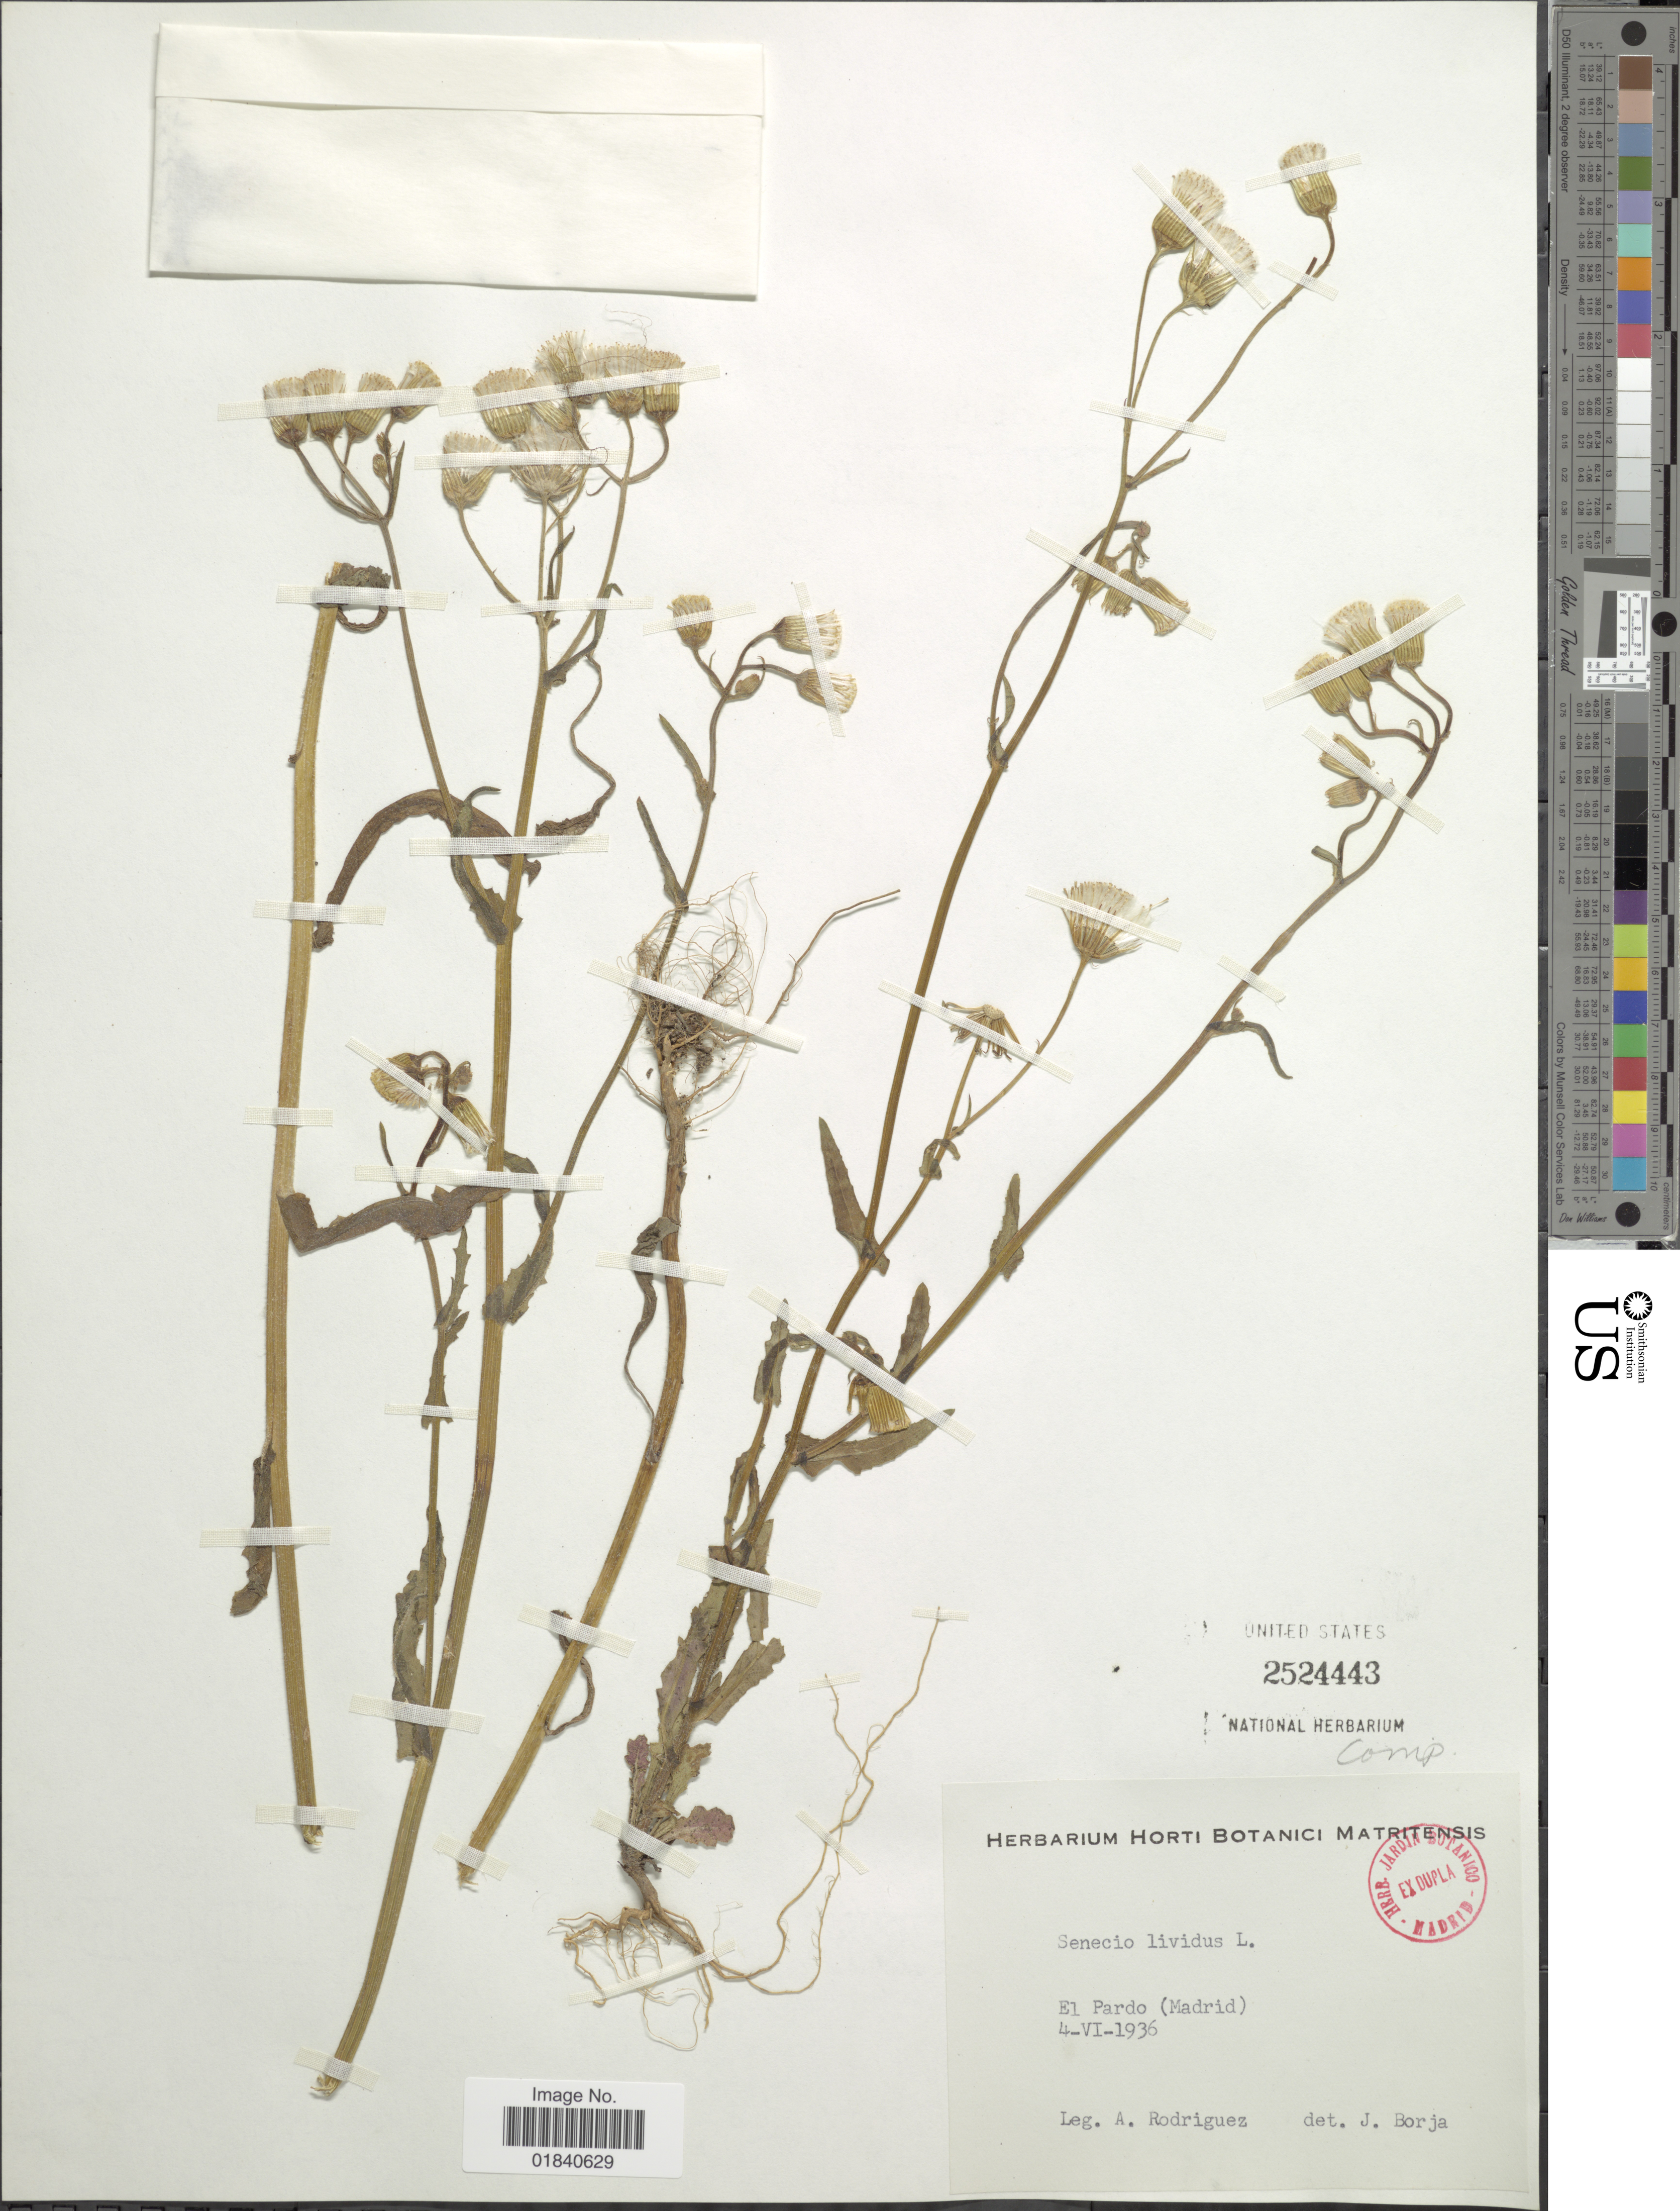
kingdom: Plantae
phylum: Tracheophyta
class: Magnoliopsida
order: Asterales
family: Asteraceae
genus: Senecio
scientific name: Senecio lividus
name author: L.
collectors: A. Rodriguez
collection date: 1936-06-04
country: Spain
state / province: Madrid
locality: El Pardo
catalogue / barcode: US 2524443